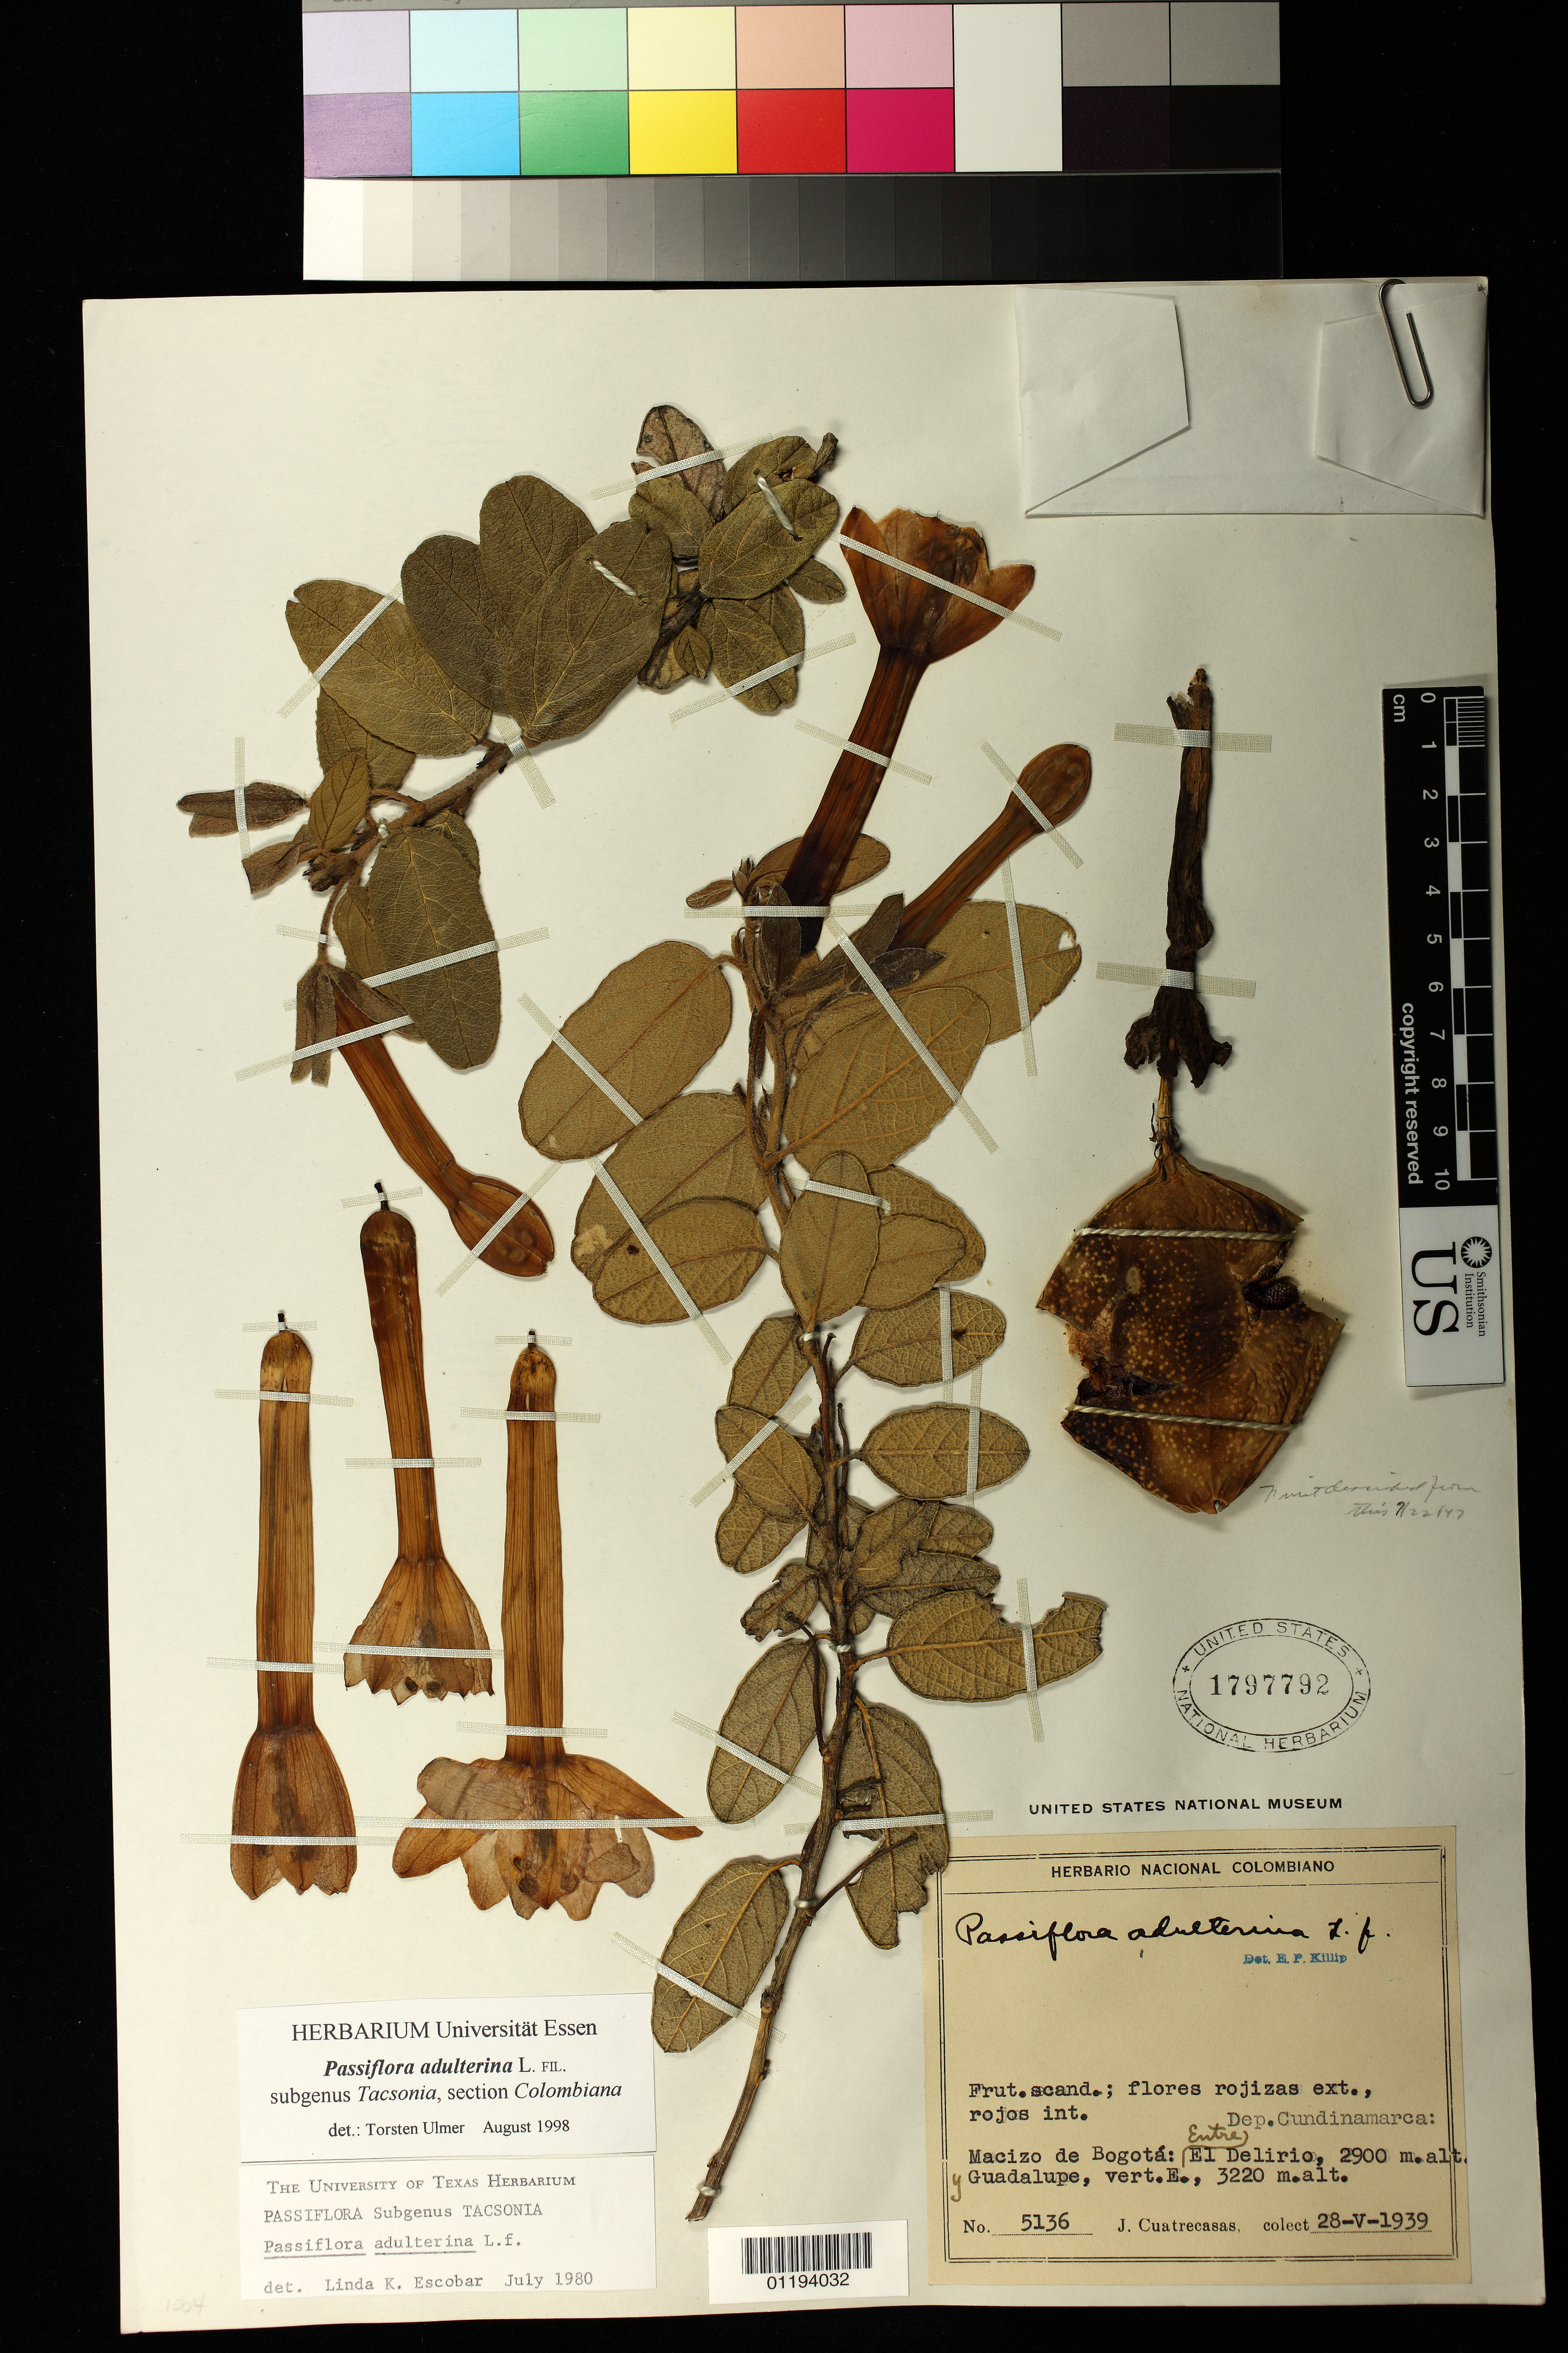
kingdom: Plantae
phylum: Tracheophyta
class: Magnoliopsida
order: Malpighiales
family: Passifloraceae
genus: Passiflora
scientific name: Passiflora adulterina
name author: L. f.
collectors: J. Cuatrecasas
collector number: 5136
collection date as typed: May 28 1939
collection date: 1939-05-28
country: Colombia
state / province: Cundinamarca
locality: Macizo de Bogota: Entre [between] El Delirio y Guadalupe, vert. E.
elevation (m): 2900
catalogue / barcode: US 1797792